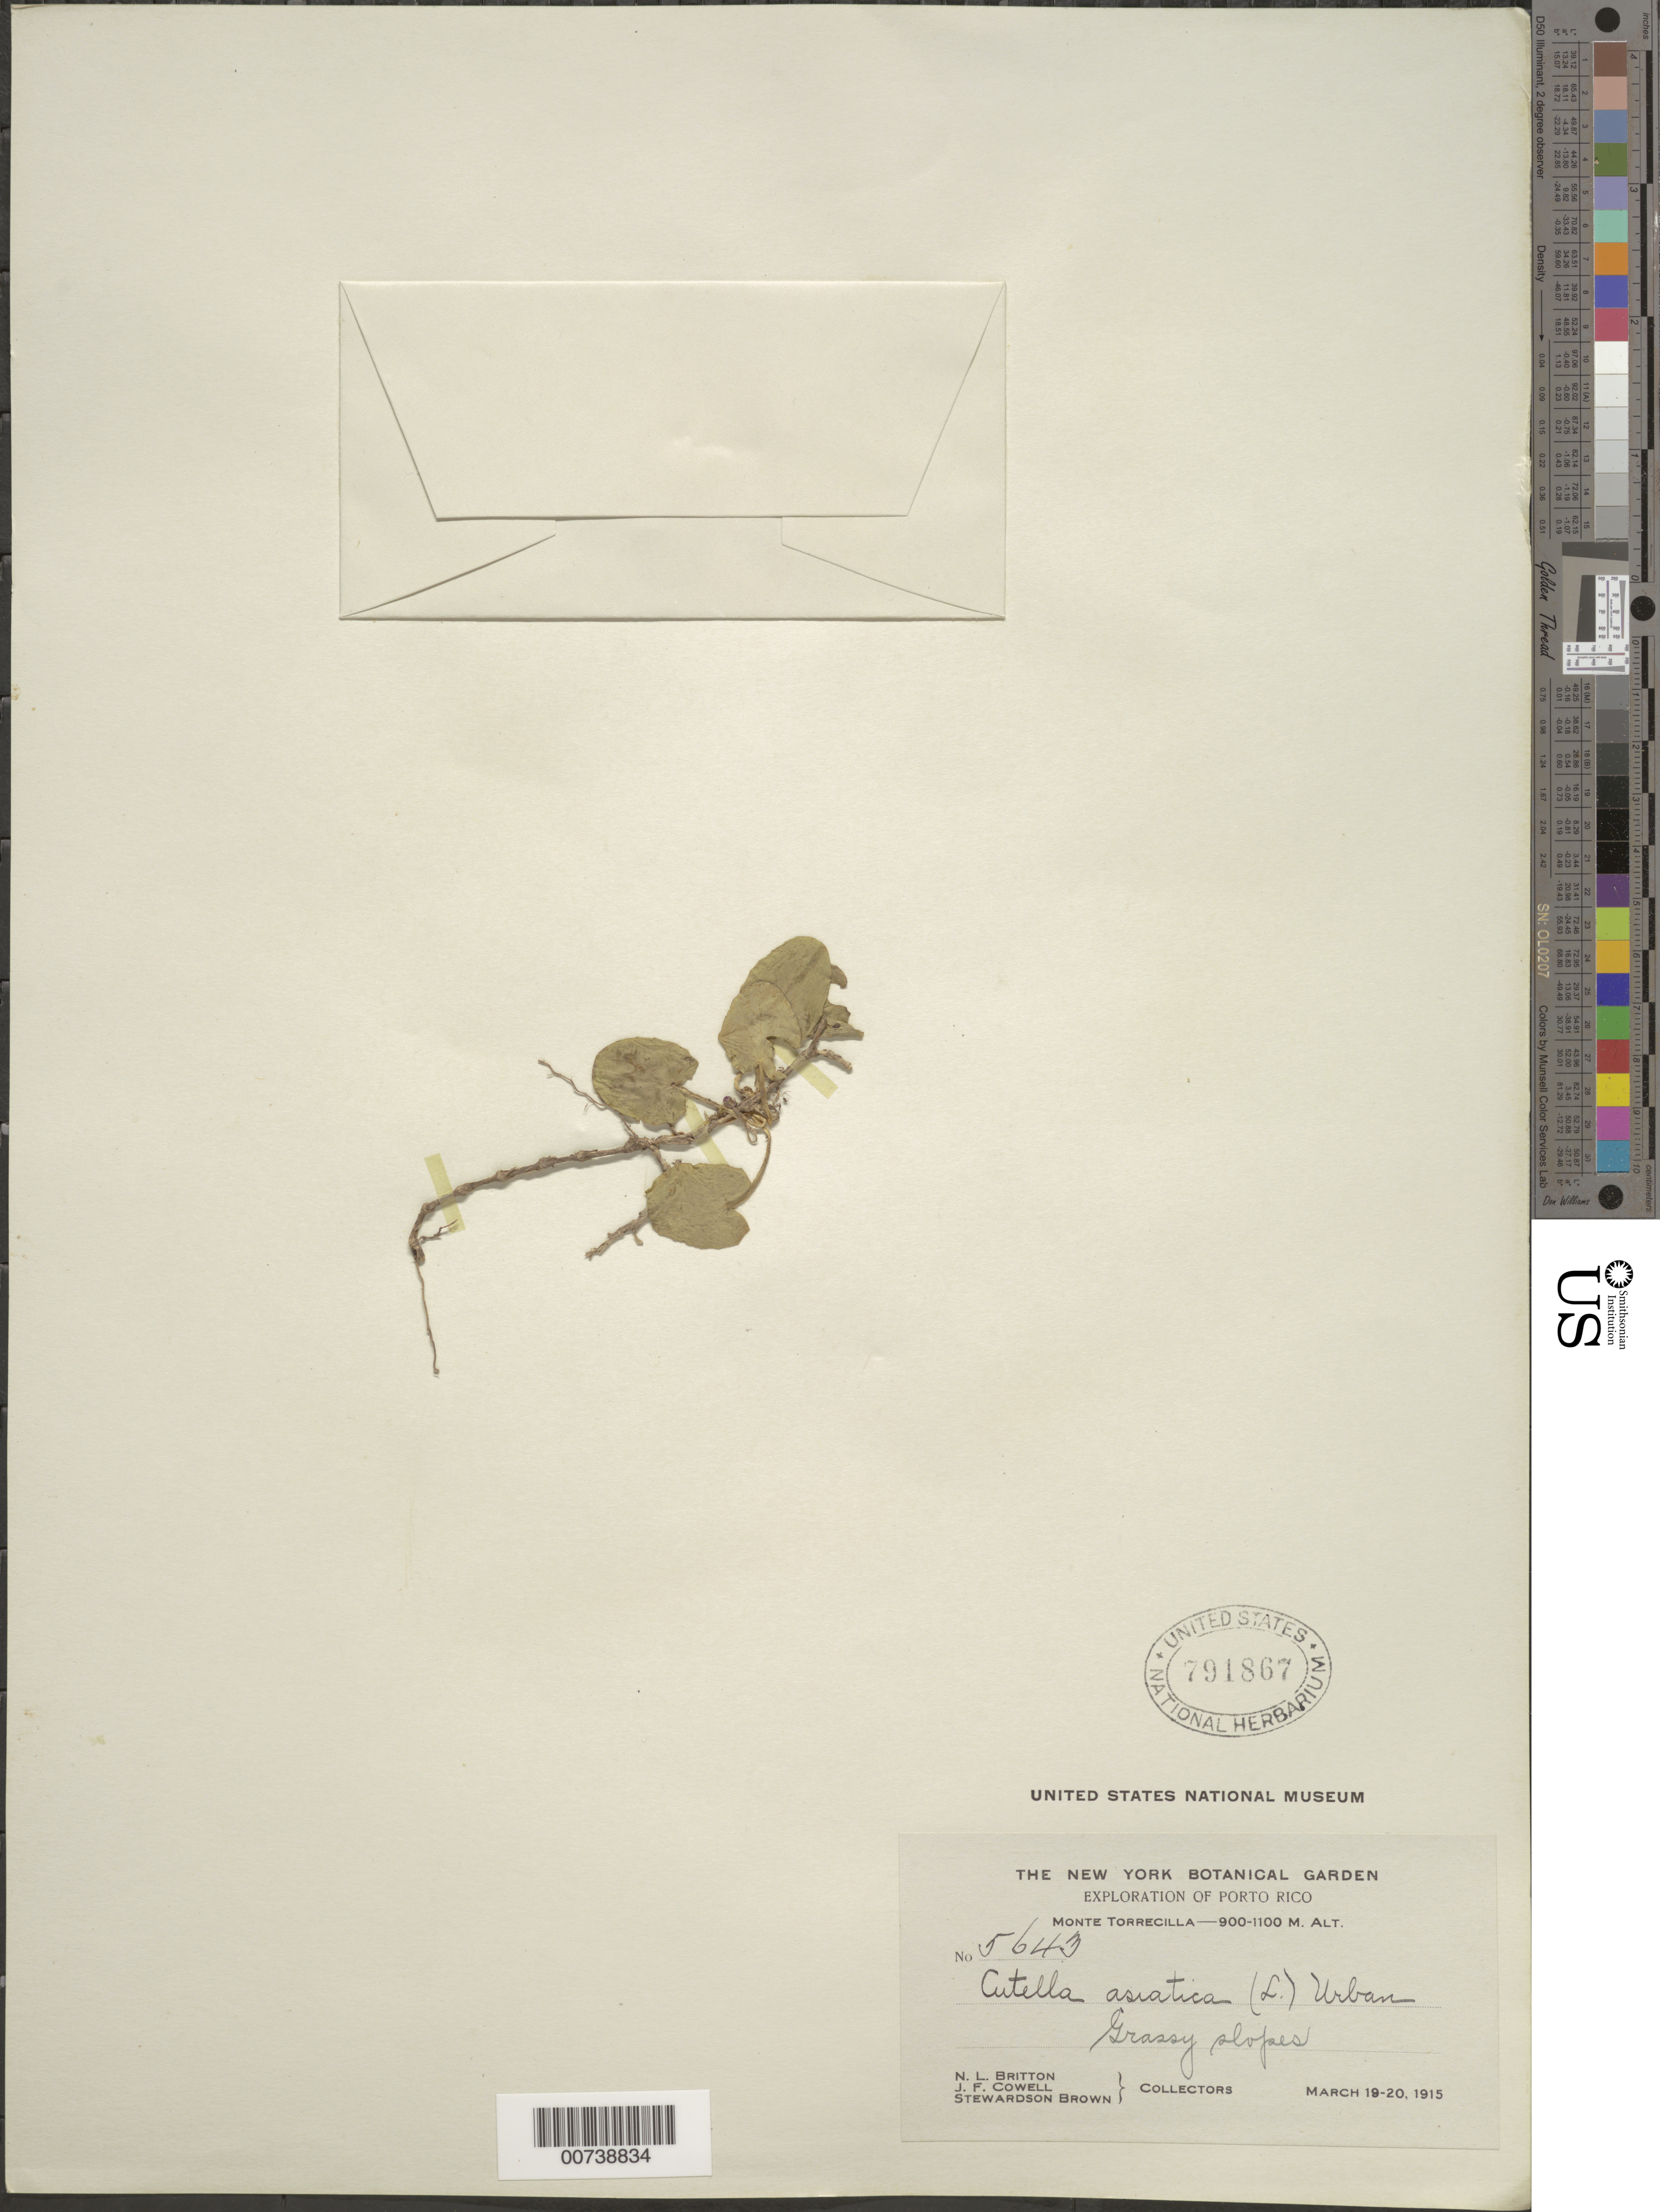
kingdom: Plantae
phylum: Tracheophyta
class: Magnoliopsida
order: Apiales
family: Apiaceae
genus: Centella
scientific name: Centella asiatica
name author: (L.) Urb.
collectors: N. Britton, J. F. Cowell & S. Brown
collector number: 5643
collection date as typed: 19 Mar 1915 to 20 Mar 1915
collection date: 1915-03-19/1915-03-20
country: Puerto Rico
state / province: Barranquitas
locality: Monte Torrecilla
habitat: Grassy slopes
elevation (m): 900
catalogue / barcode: US 791867